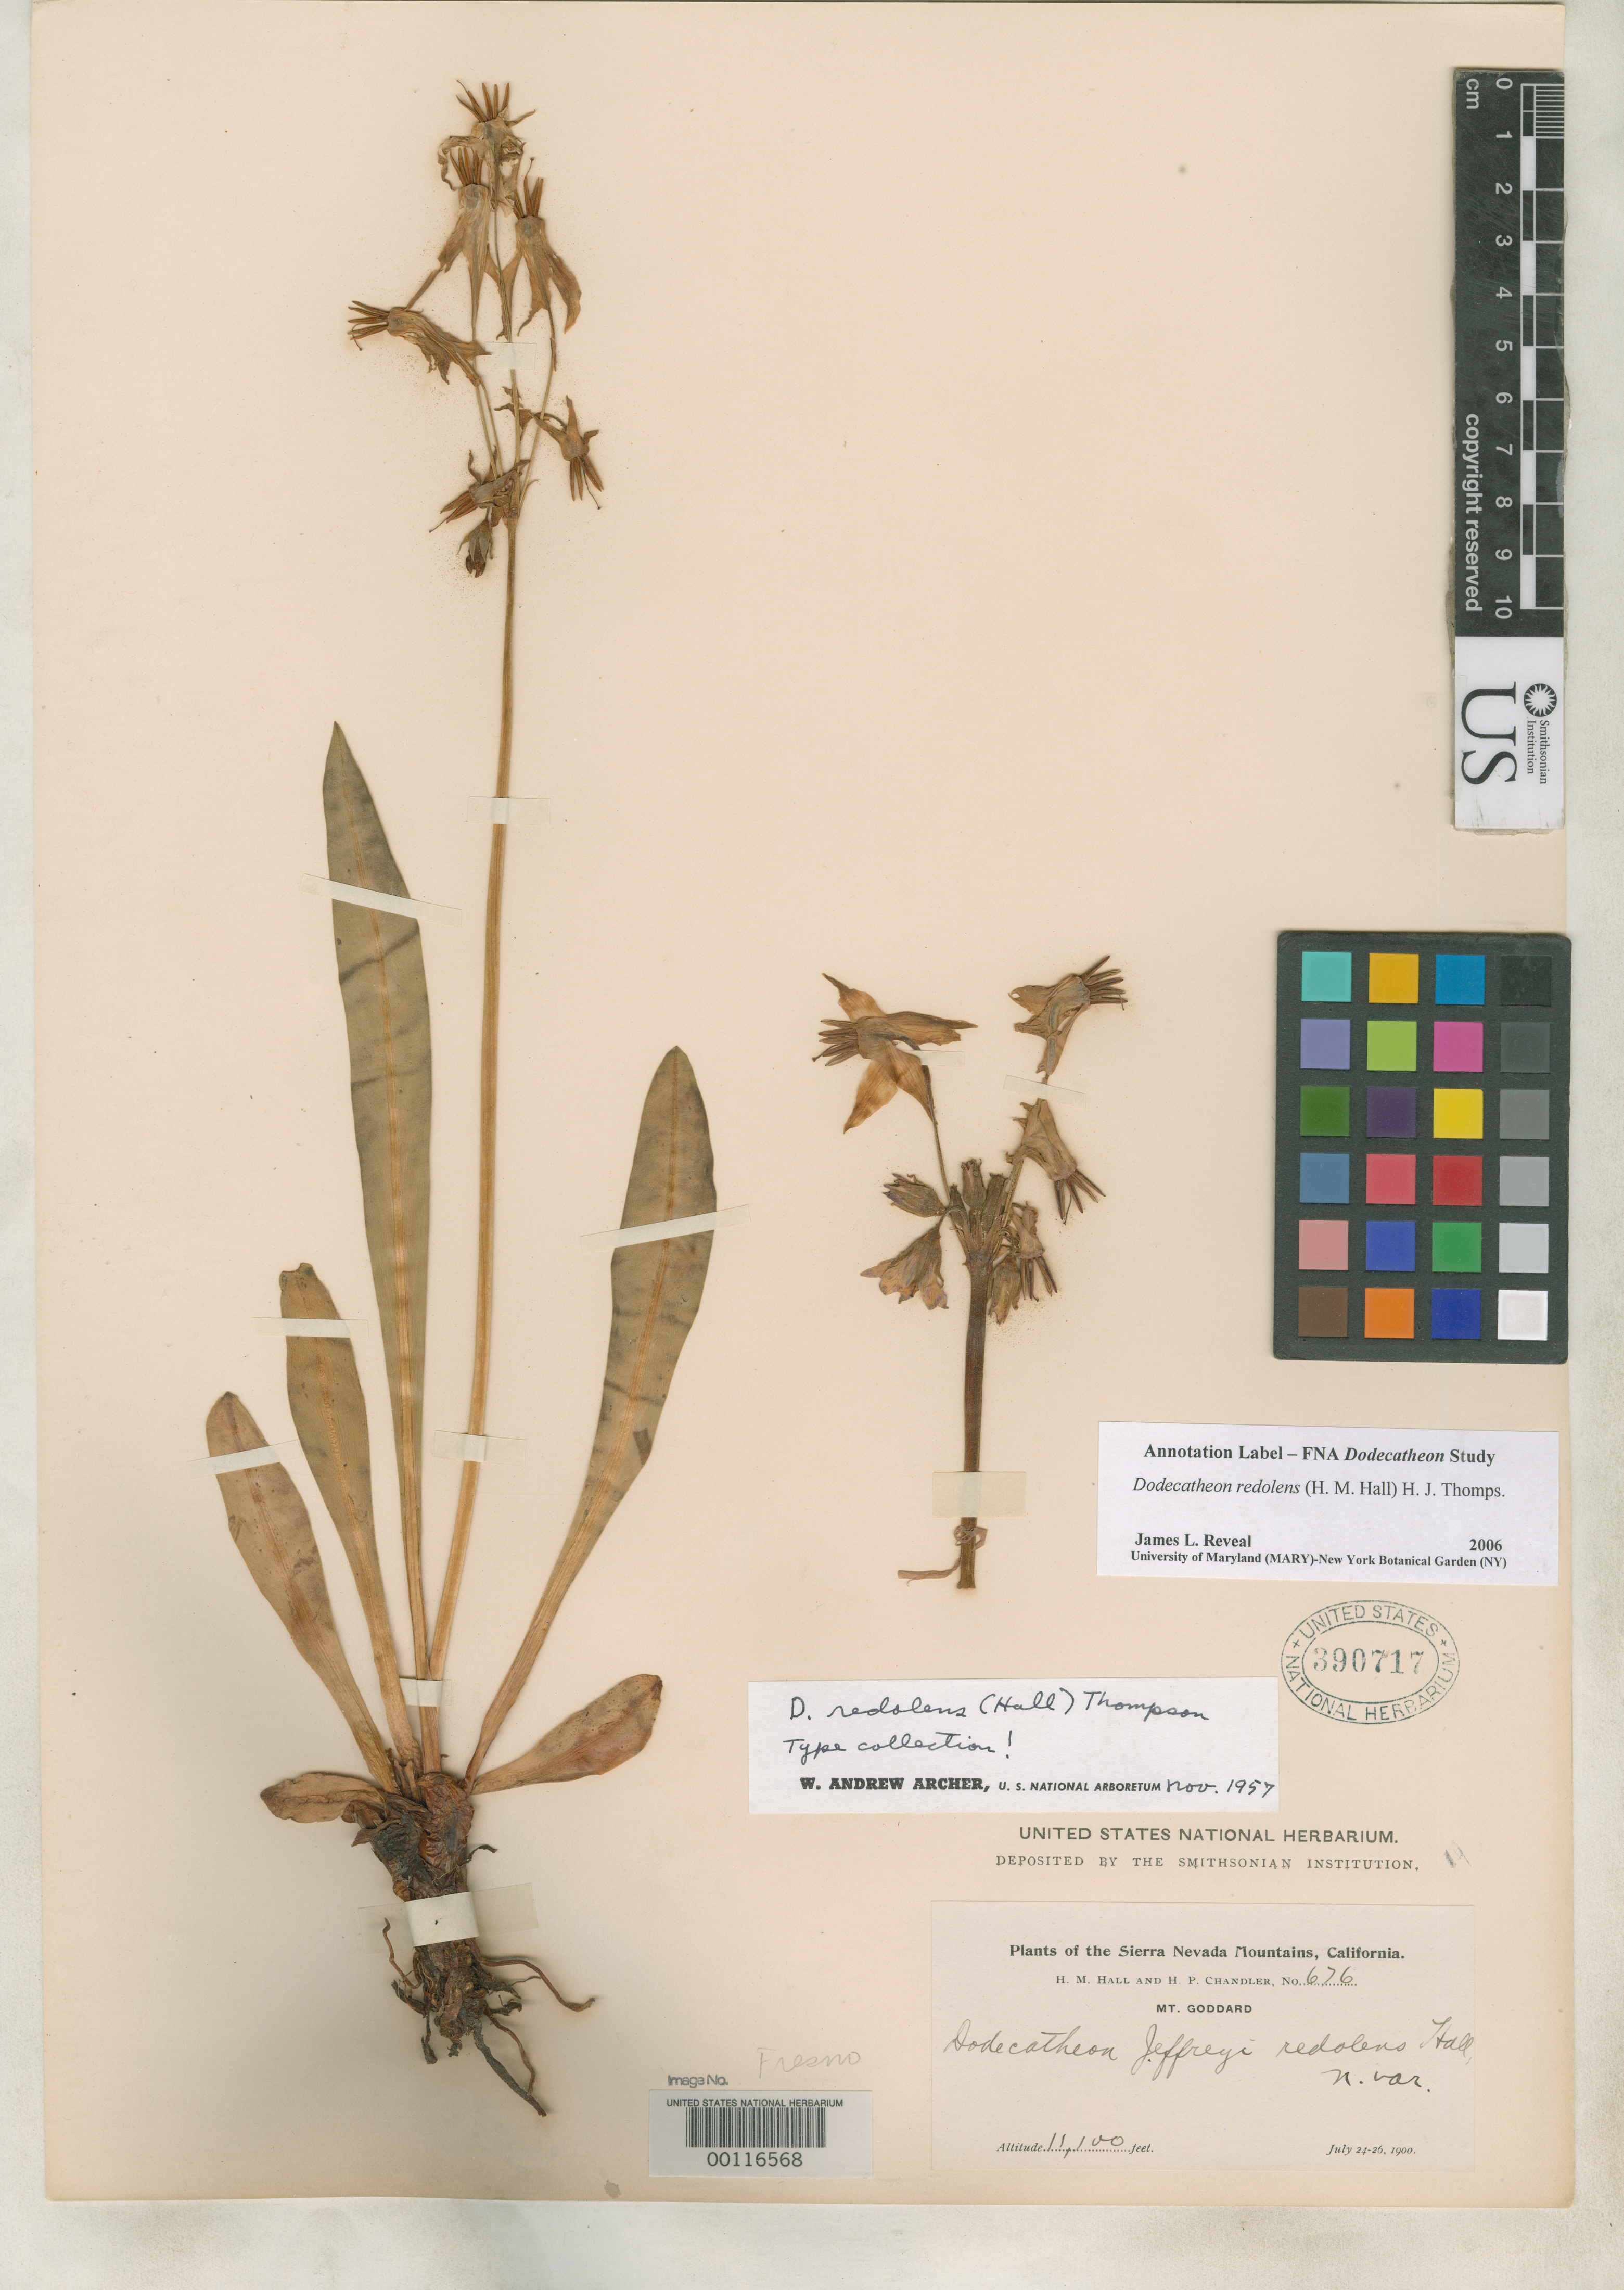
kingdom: Plantae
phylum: Tracheophyta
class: Magnoliopsida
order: Ericales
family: Primulaceae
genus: Dodecatheon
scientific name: Dodecatheon jeffreyi var. redolens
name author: H.M. Hall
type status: Isotype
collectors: H. M. Hall & H. Chandler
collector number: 676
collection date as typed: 25 Jul 1900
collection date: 1900-07-25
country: United States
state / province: California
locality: Sierra Nevada Mountains, Mt. Goddard.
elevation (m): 3383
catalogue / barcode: US 390717